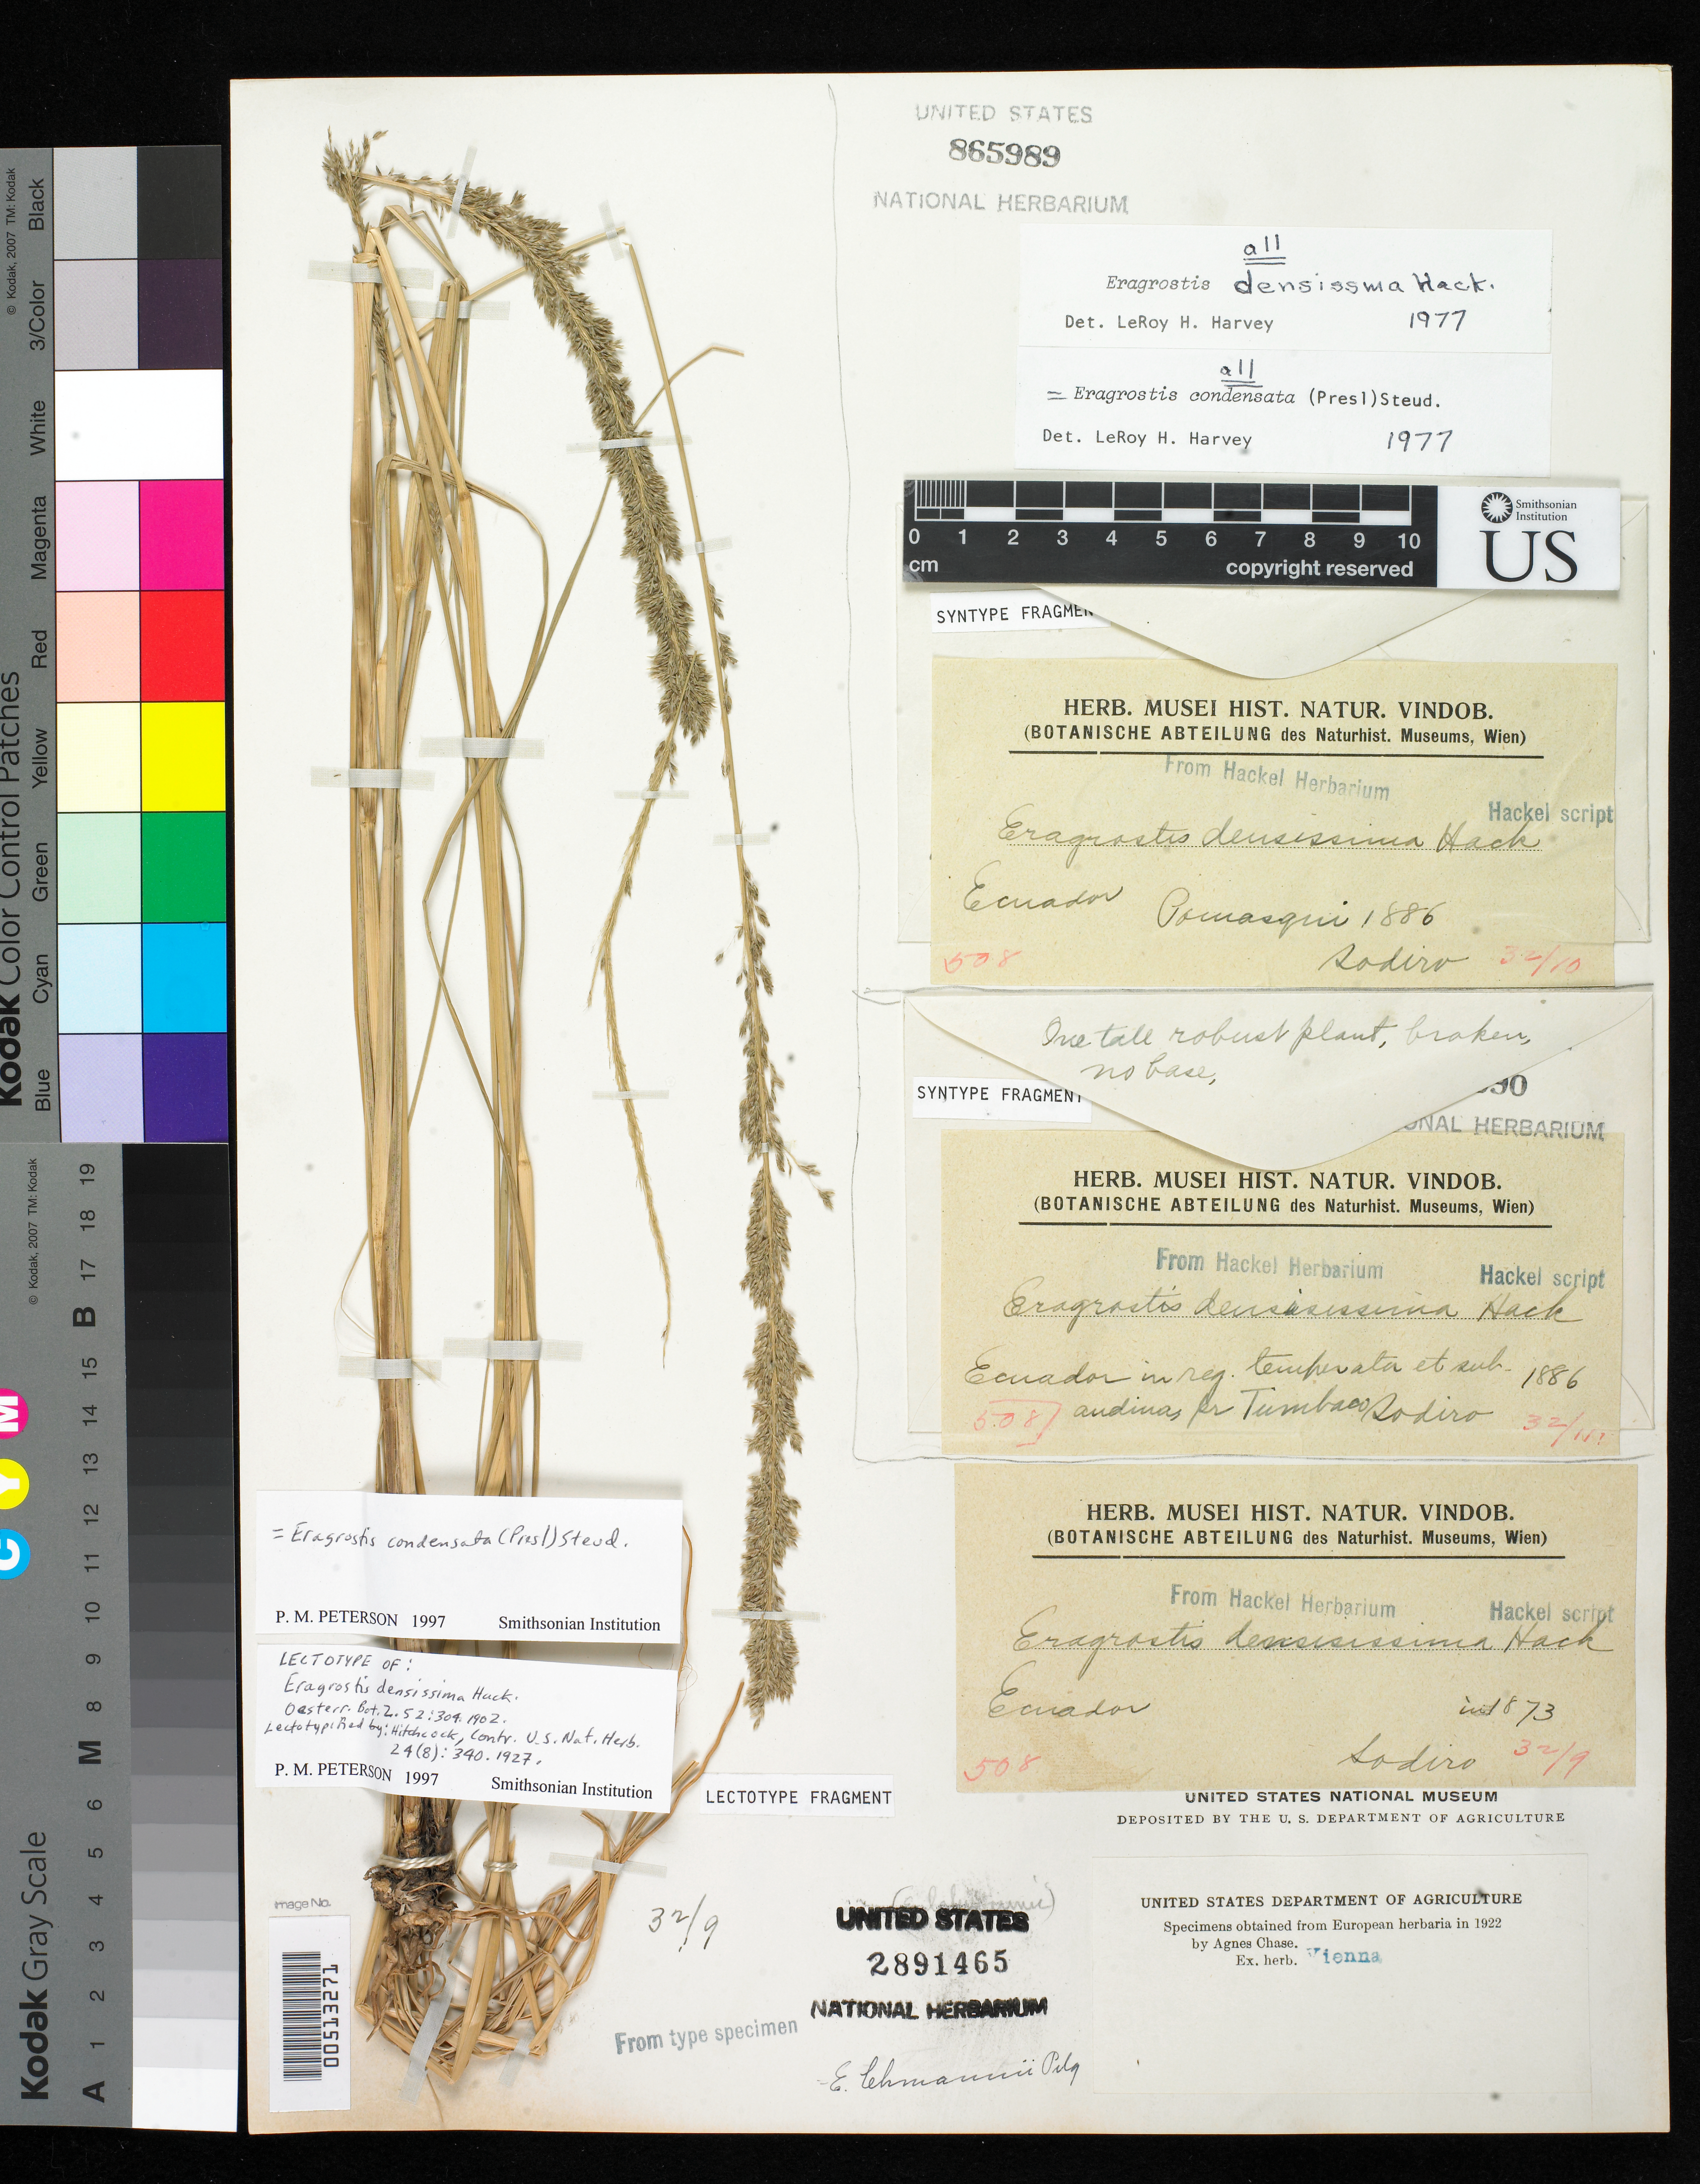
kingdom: Plantae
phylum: Tracheophyta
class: Liliopsida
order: Poales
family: Poaceae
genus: Eragrostis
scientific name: Eragrostis densissima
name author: Hack.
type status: Lectotype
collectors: L. Sodiro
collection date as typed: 1886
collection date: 1886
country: Ecuador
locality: In reg. temperata et Subandina prope Tumbaco.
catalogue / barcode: US 2891465